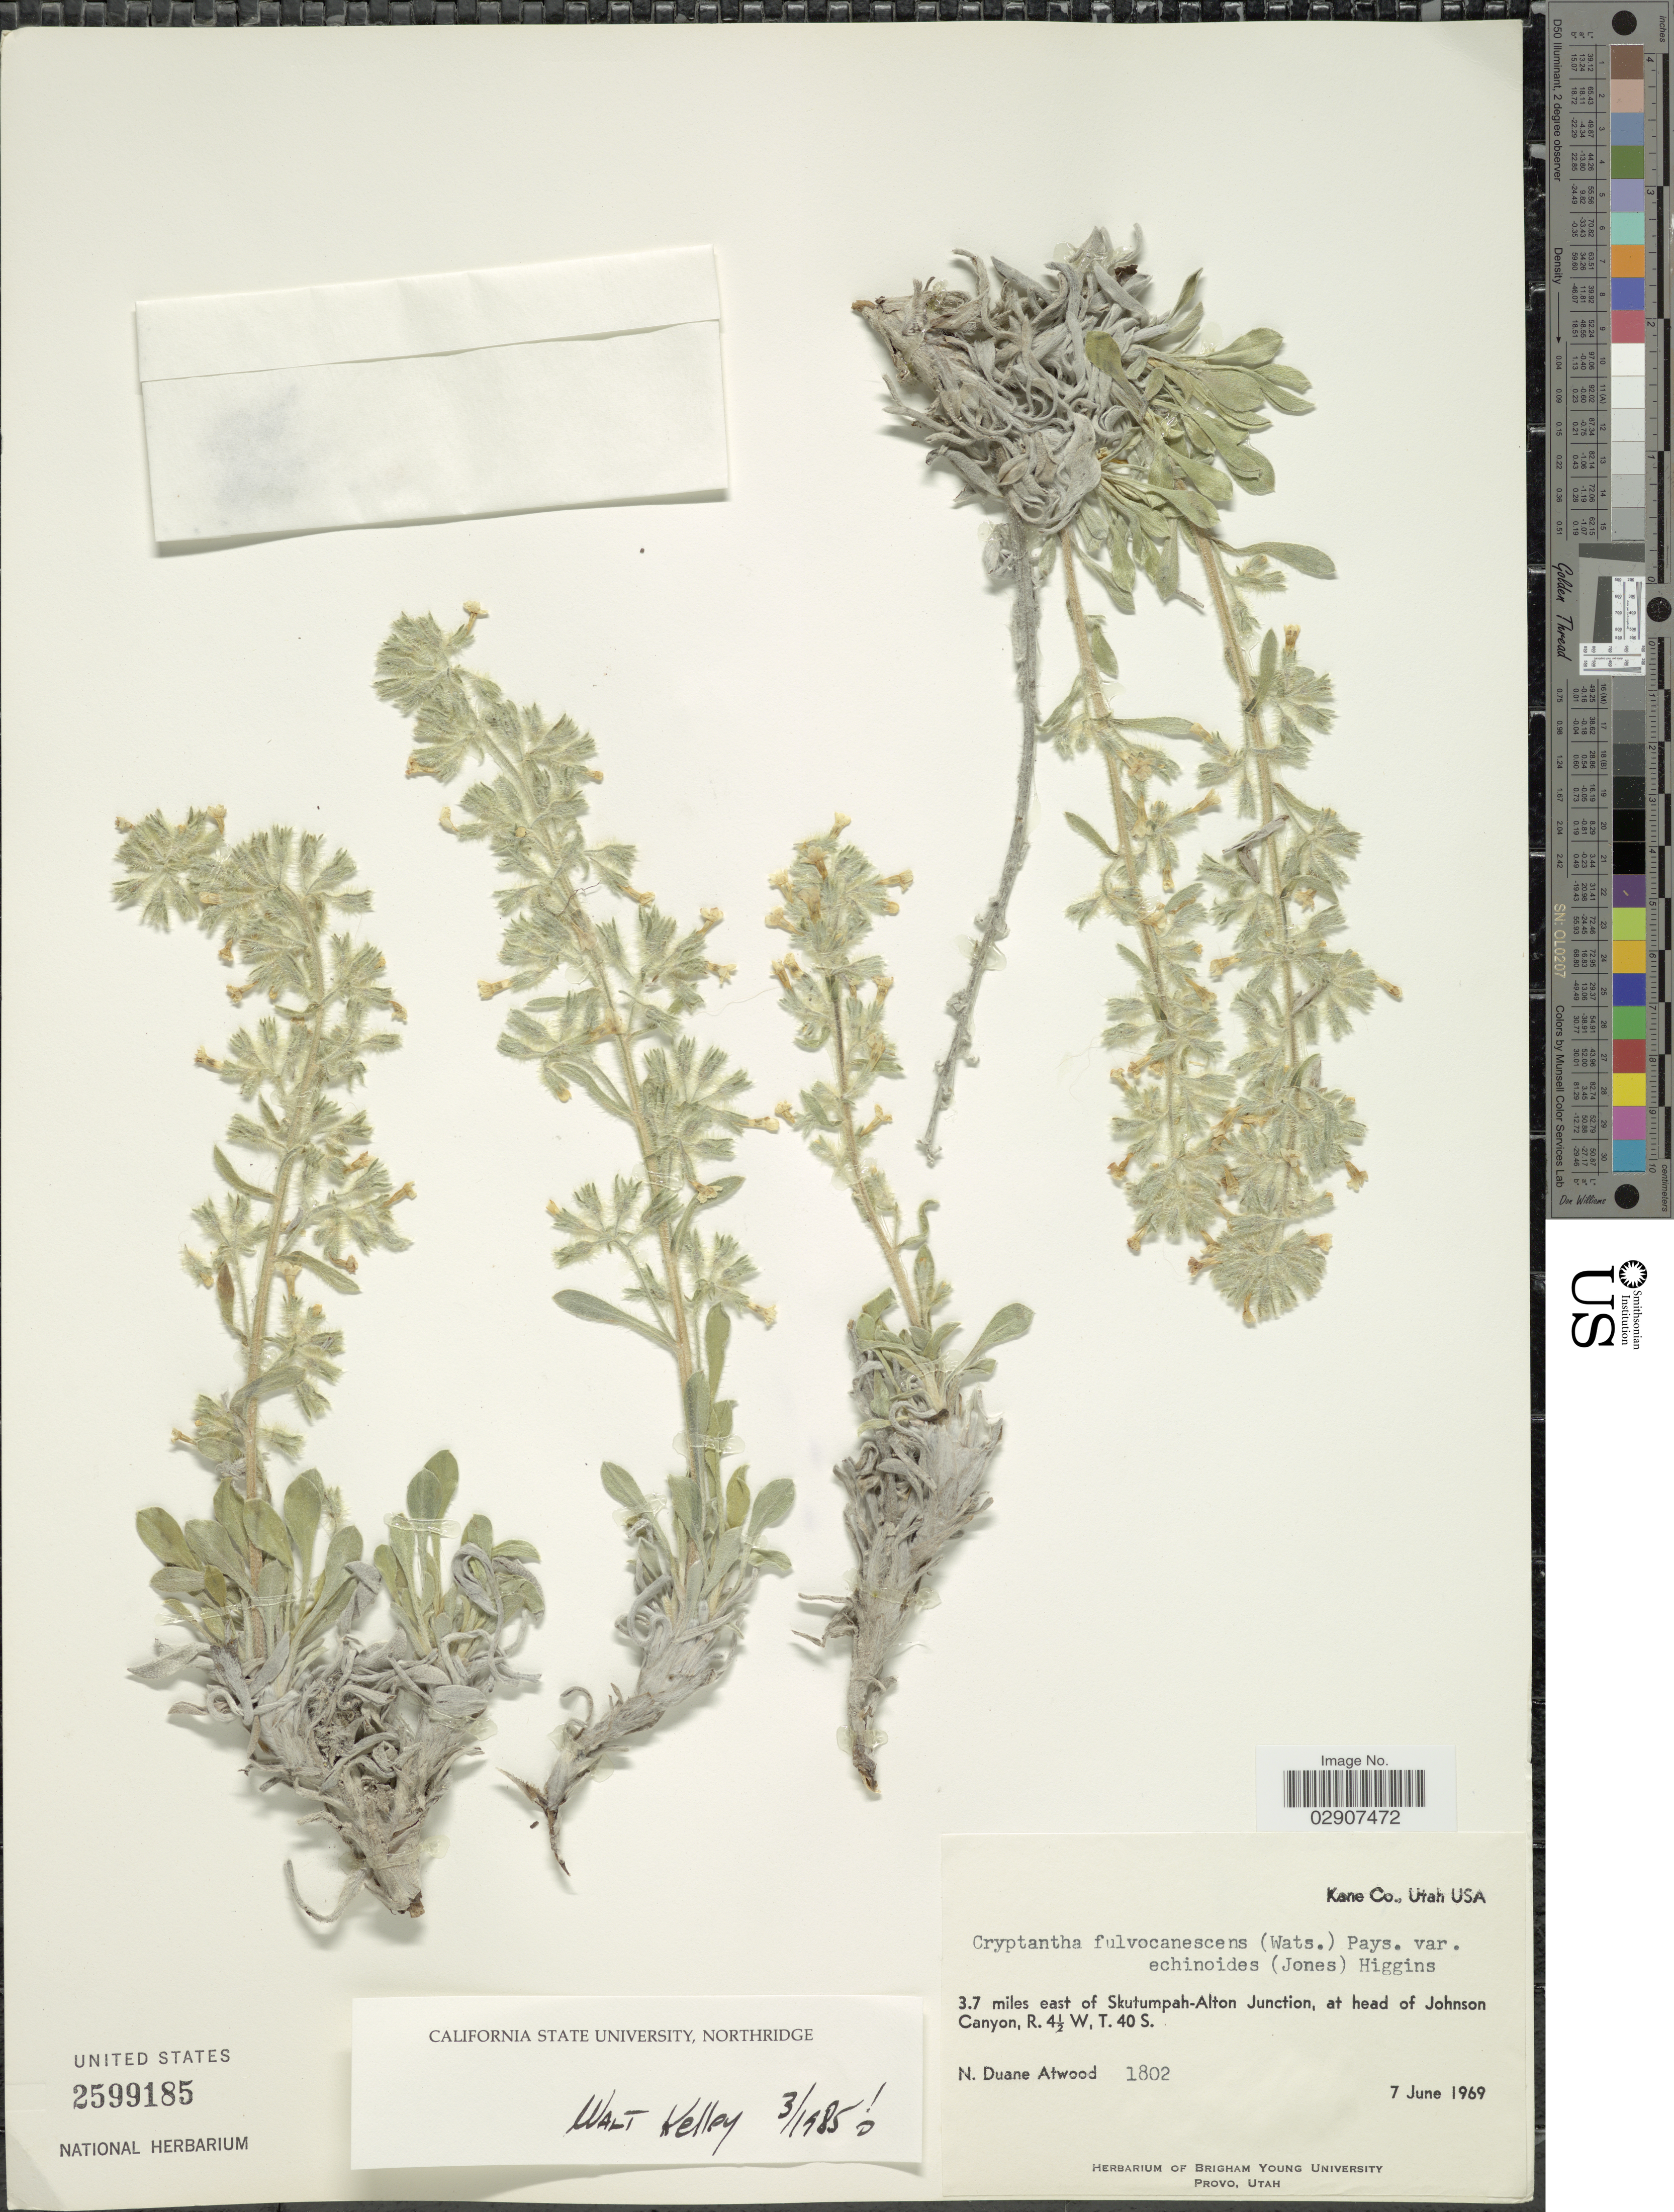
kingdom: Plantae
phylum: Tracheophyta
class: Magnoliopsida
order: Boraginales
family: Boraginaceae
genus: Cryptantha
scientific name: Cryptantha fulvocanescens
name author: (S. Watson) Payson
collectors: N. Atwood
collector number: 1802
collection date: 1969-06-07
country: United States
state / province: Utah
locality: Kane Co., 3.7 miles east of Skutumpah-Alton Junction, at head of Johnson Canyon, R. 4½ W, T. 40 S.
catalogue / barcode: US 2599185